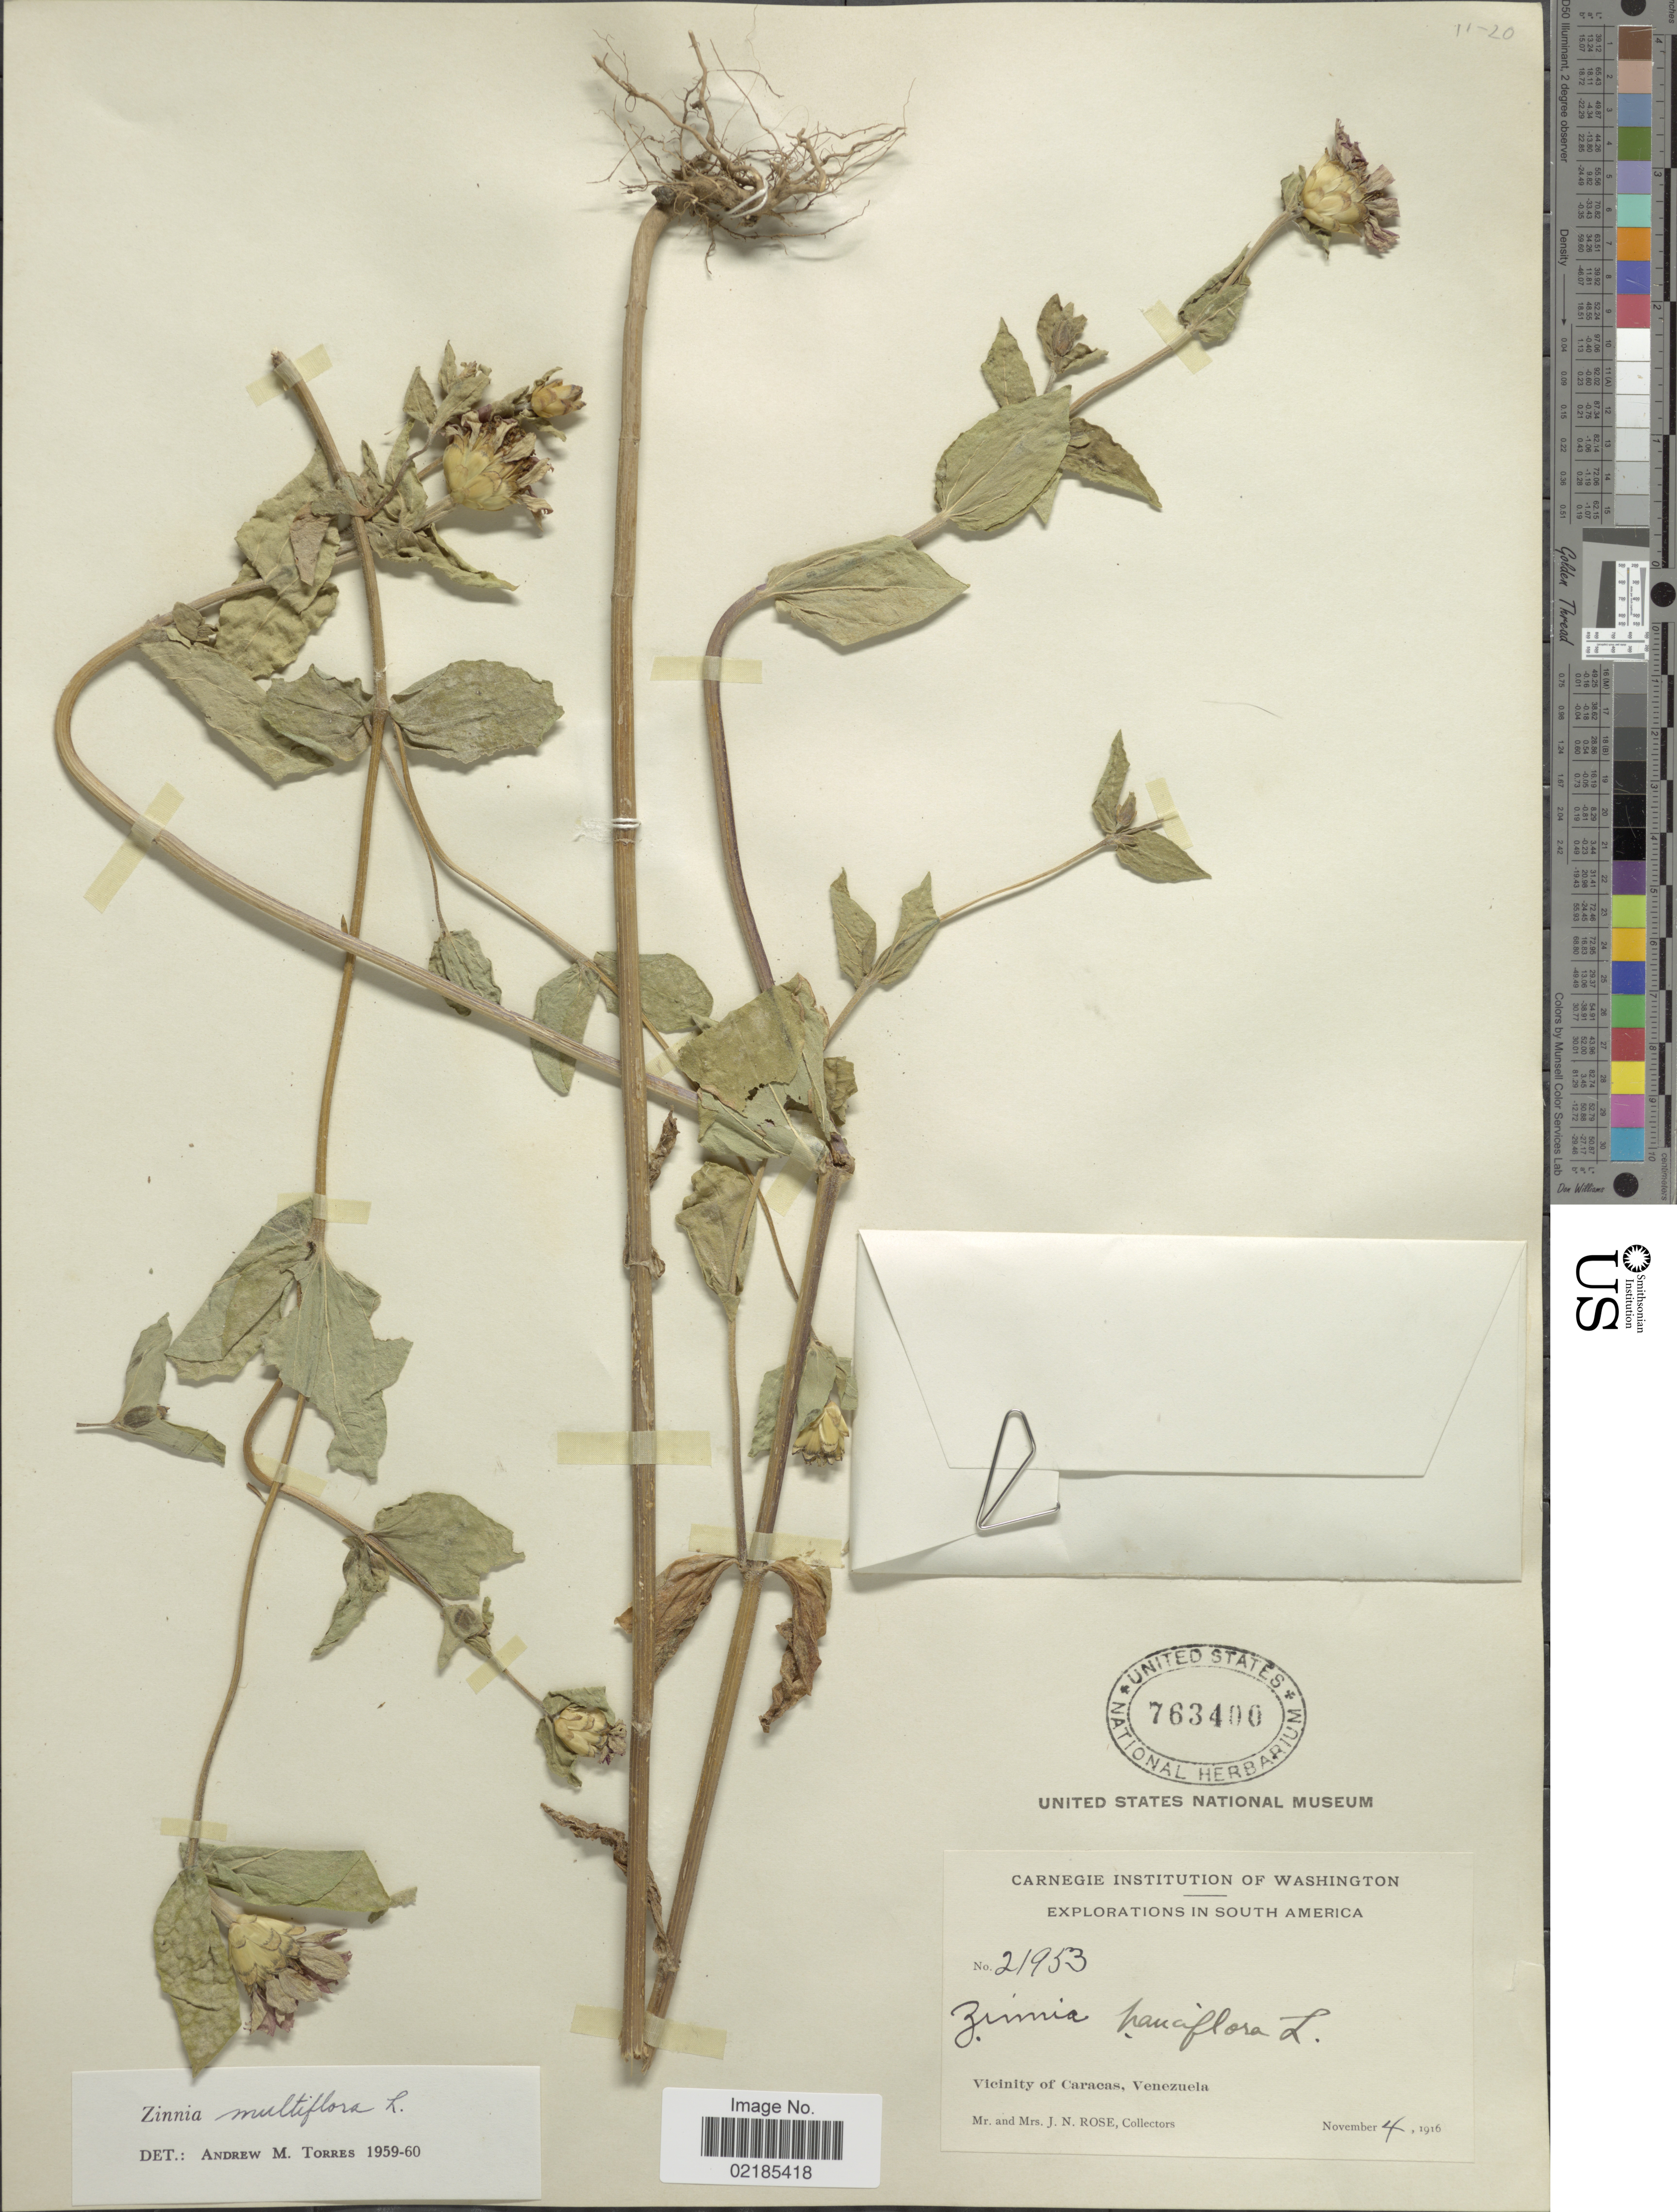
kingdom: Plantae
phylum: Tracheophyta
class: Magnoliopsida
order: Asterales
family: Asteraceae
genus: Zinnia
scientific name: Zinnia multiflora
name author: L.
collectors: J. N. Rose & L. B. Rose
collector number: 21953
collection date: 1916-11-04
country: Venezuela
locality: Vicinity of Caracas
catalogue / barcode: US 763400